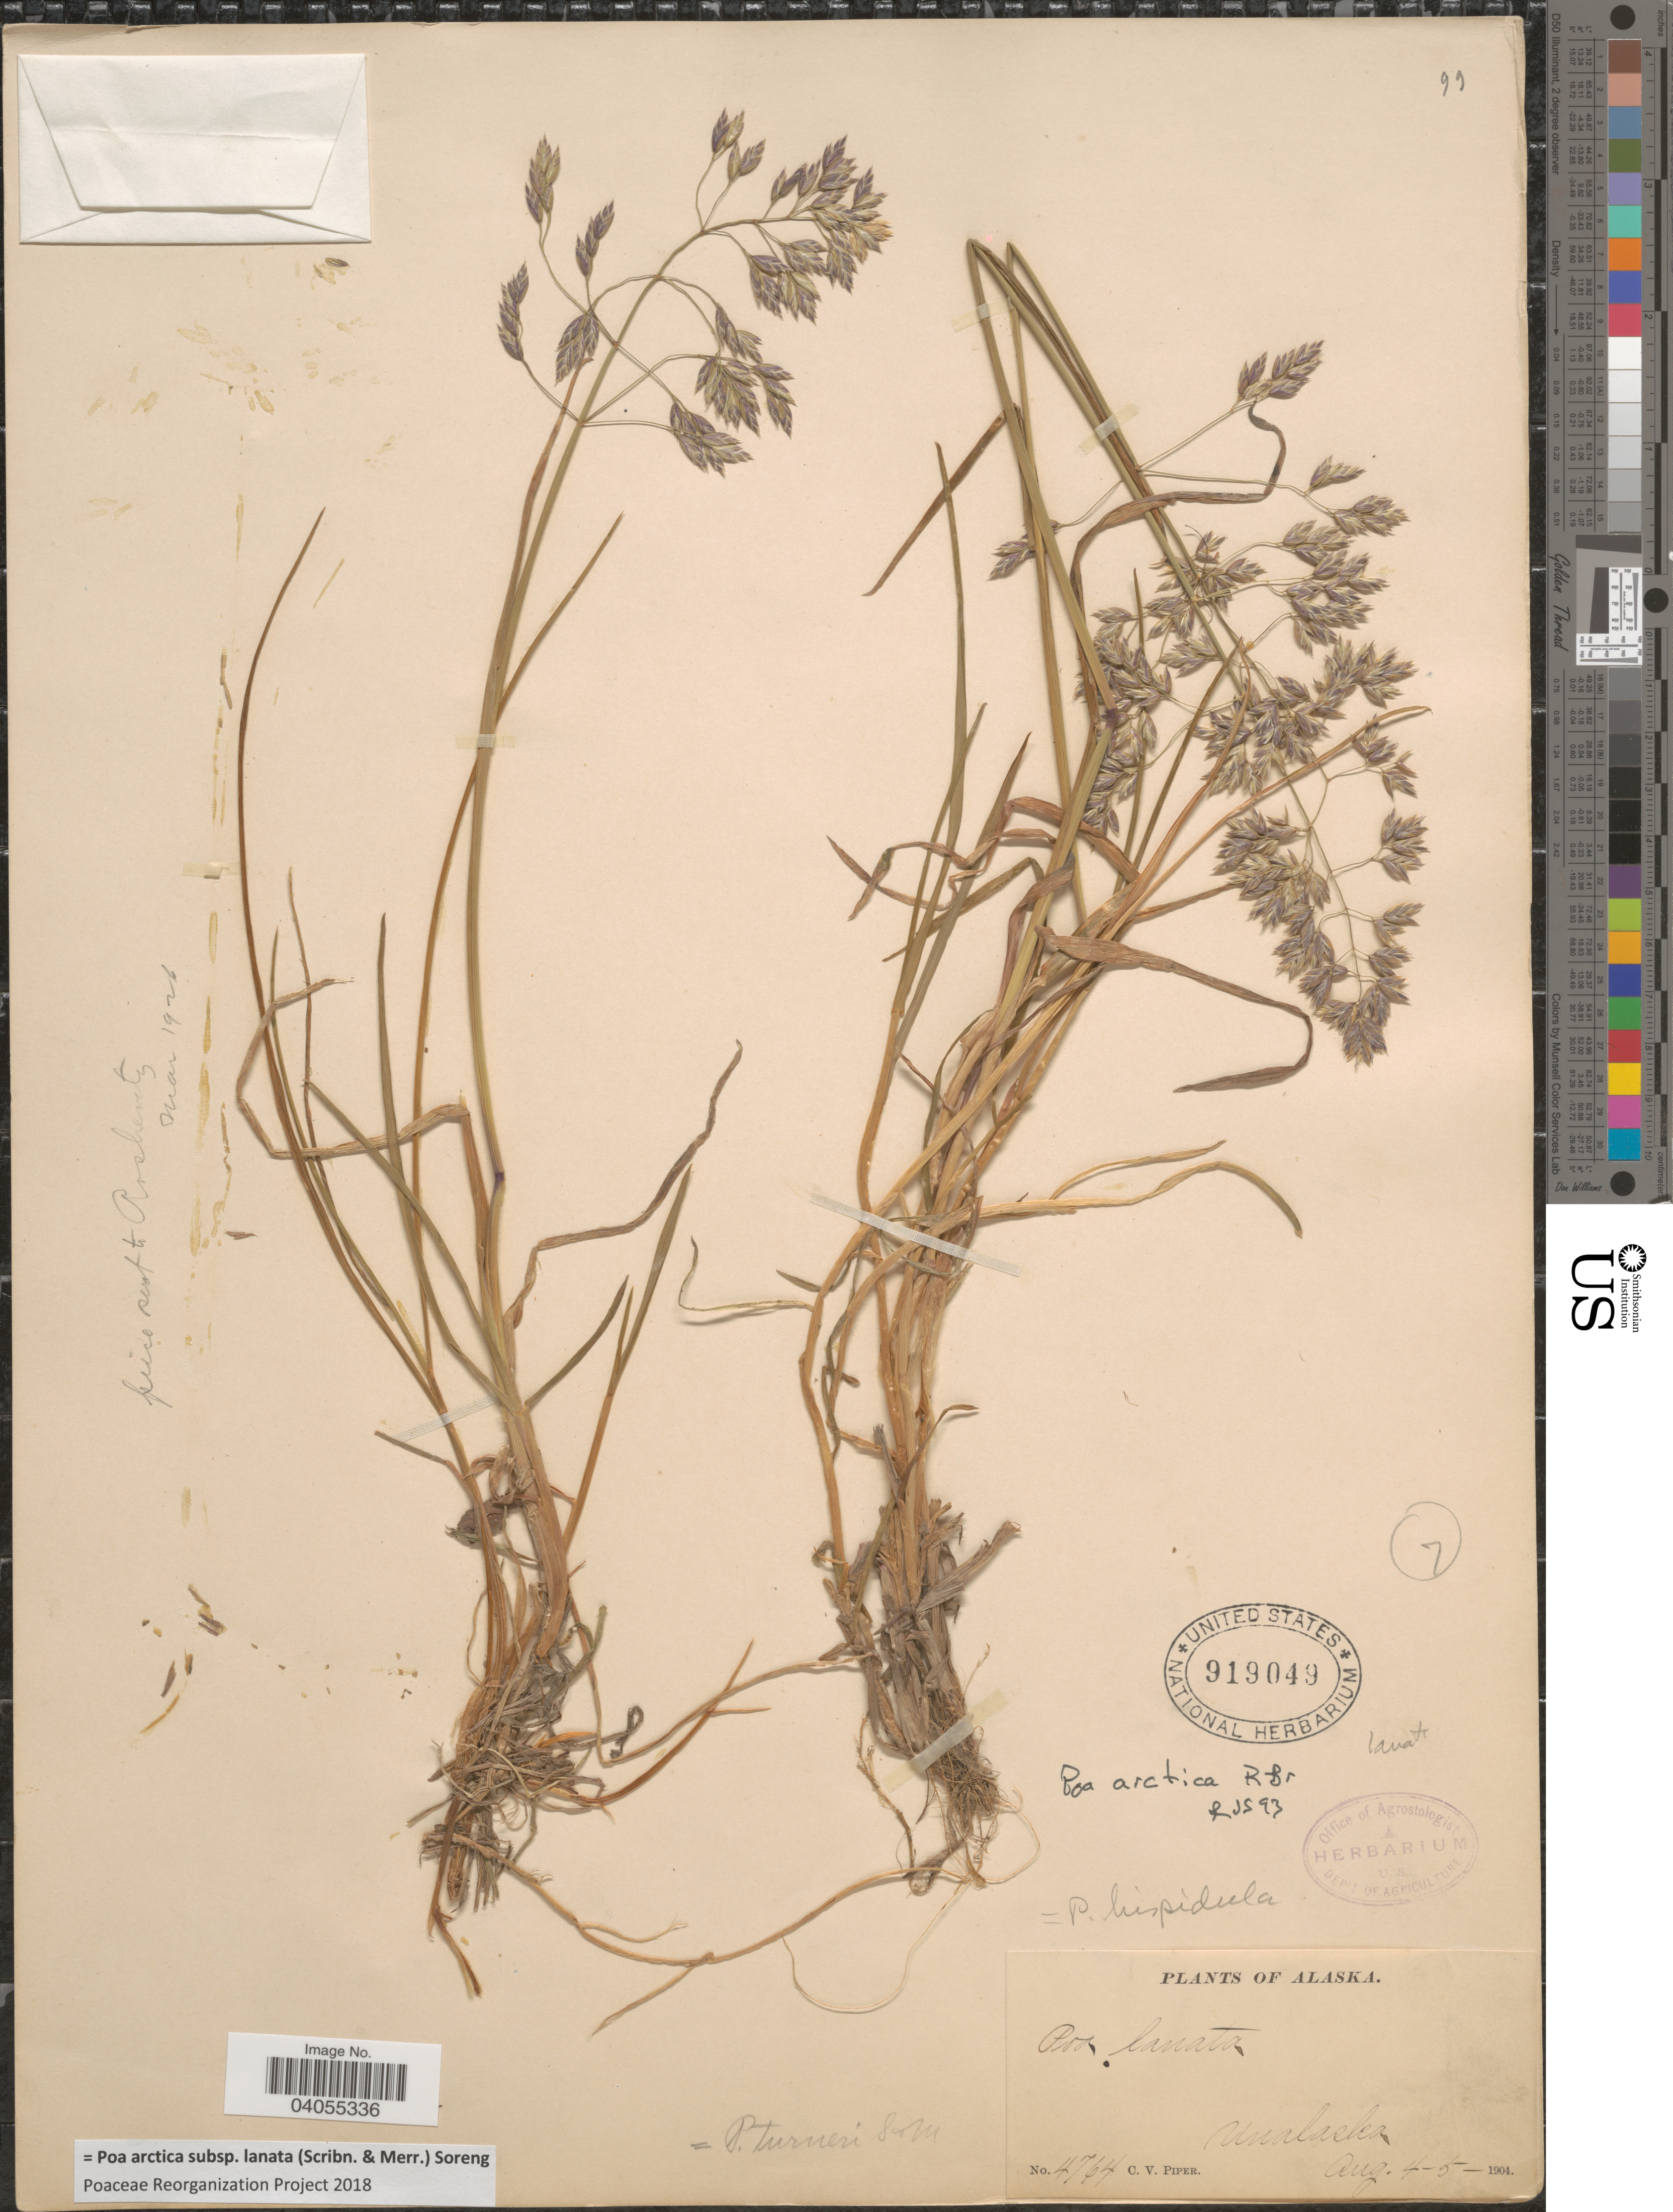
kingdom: Plantae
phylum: Tracheophyta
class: Liliopsida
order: Poales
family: Poaceae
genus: Poa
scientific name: Poa arctica subsp. lanata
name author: (Scribn. & Merr.) Soreng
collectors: C. V. Piper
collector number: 4764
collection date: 1904-08-04/1904-08-05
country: United States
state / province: Alaska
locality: Unalaska.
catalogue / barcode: US 919049